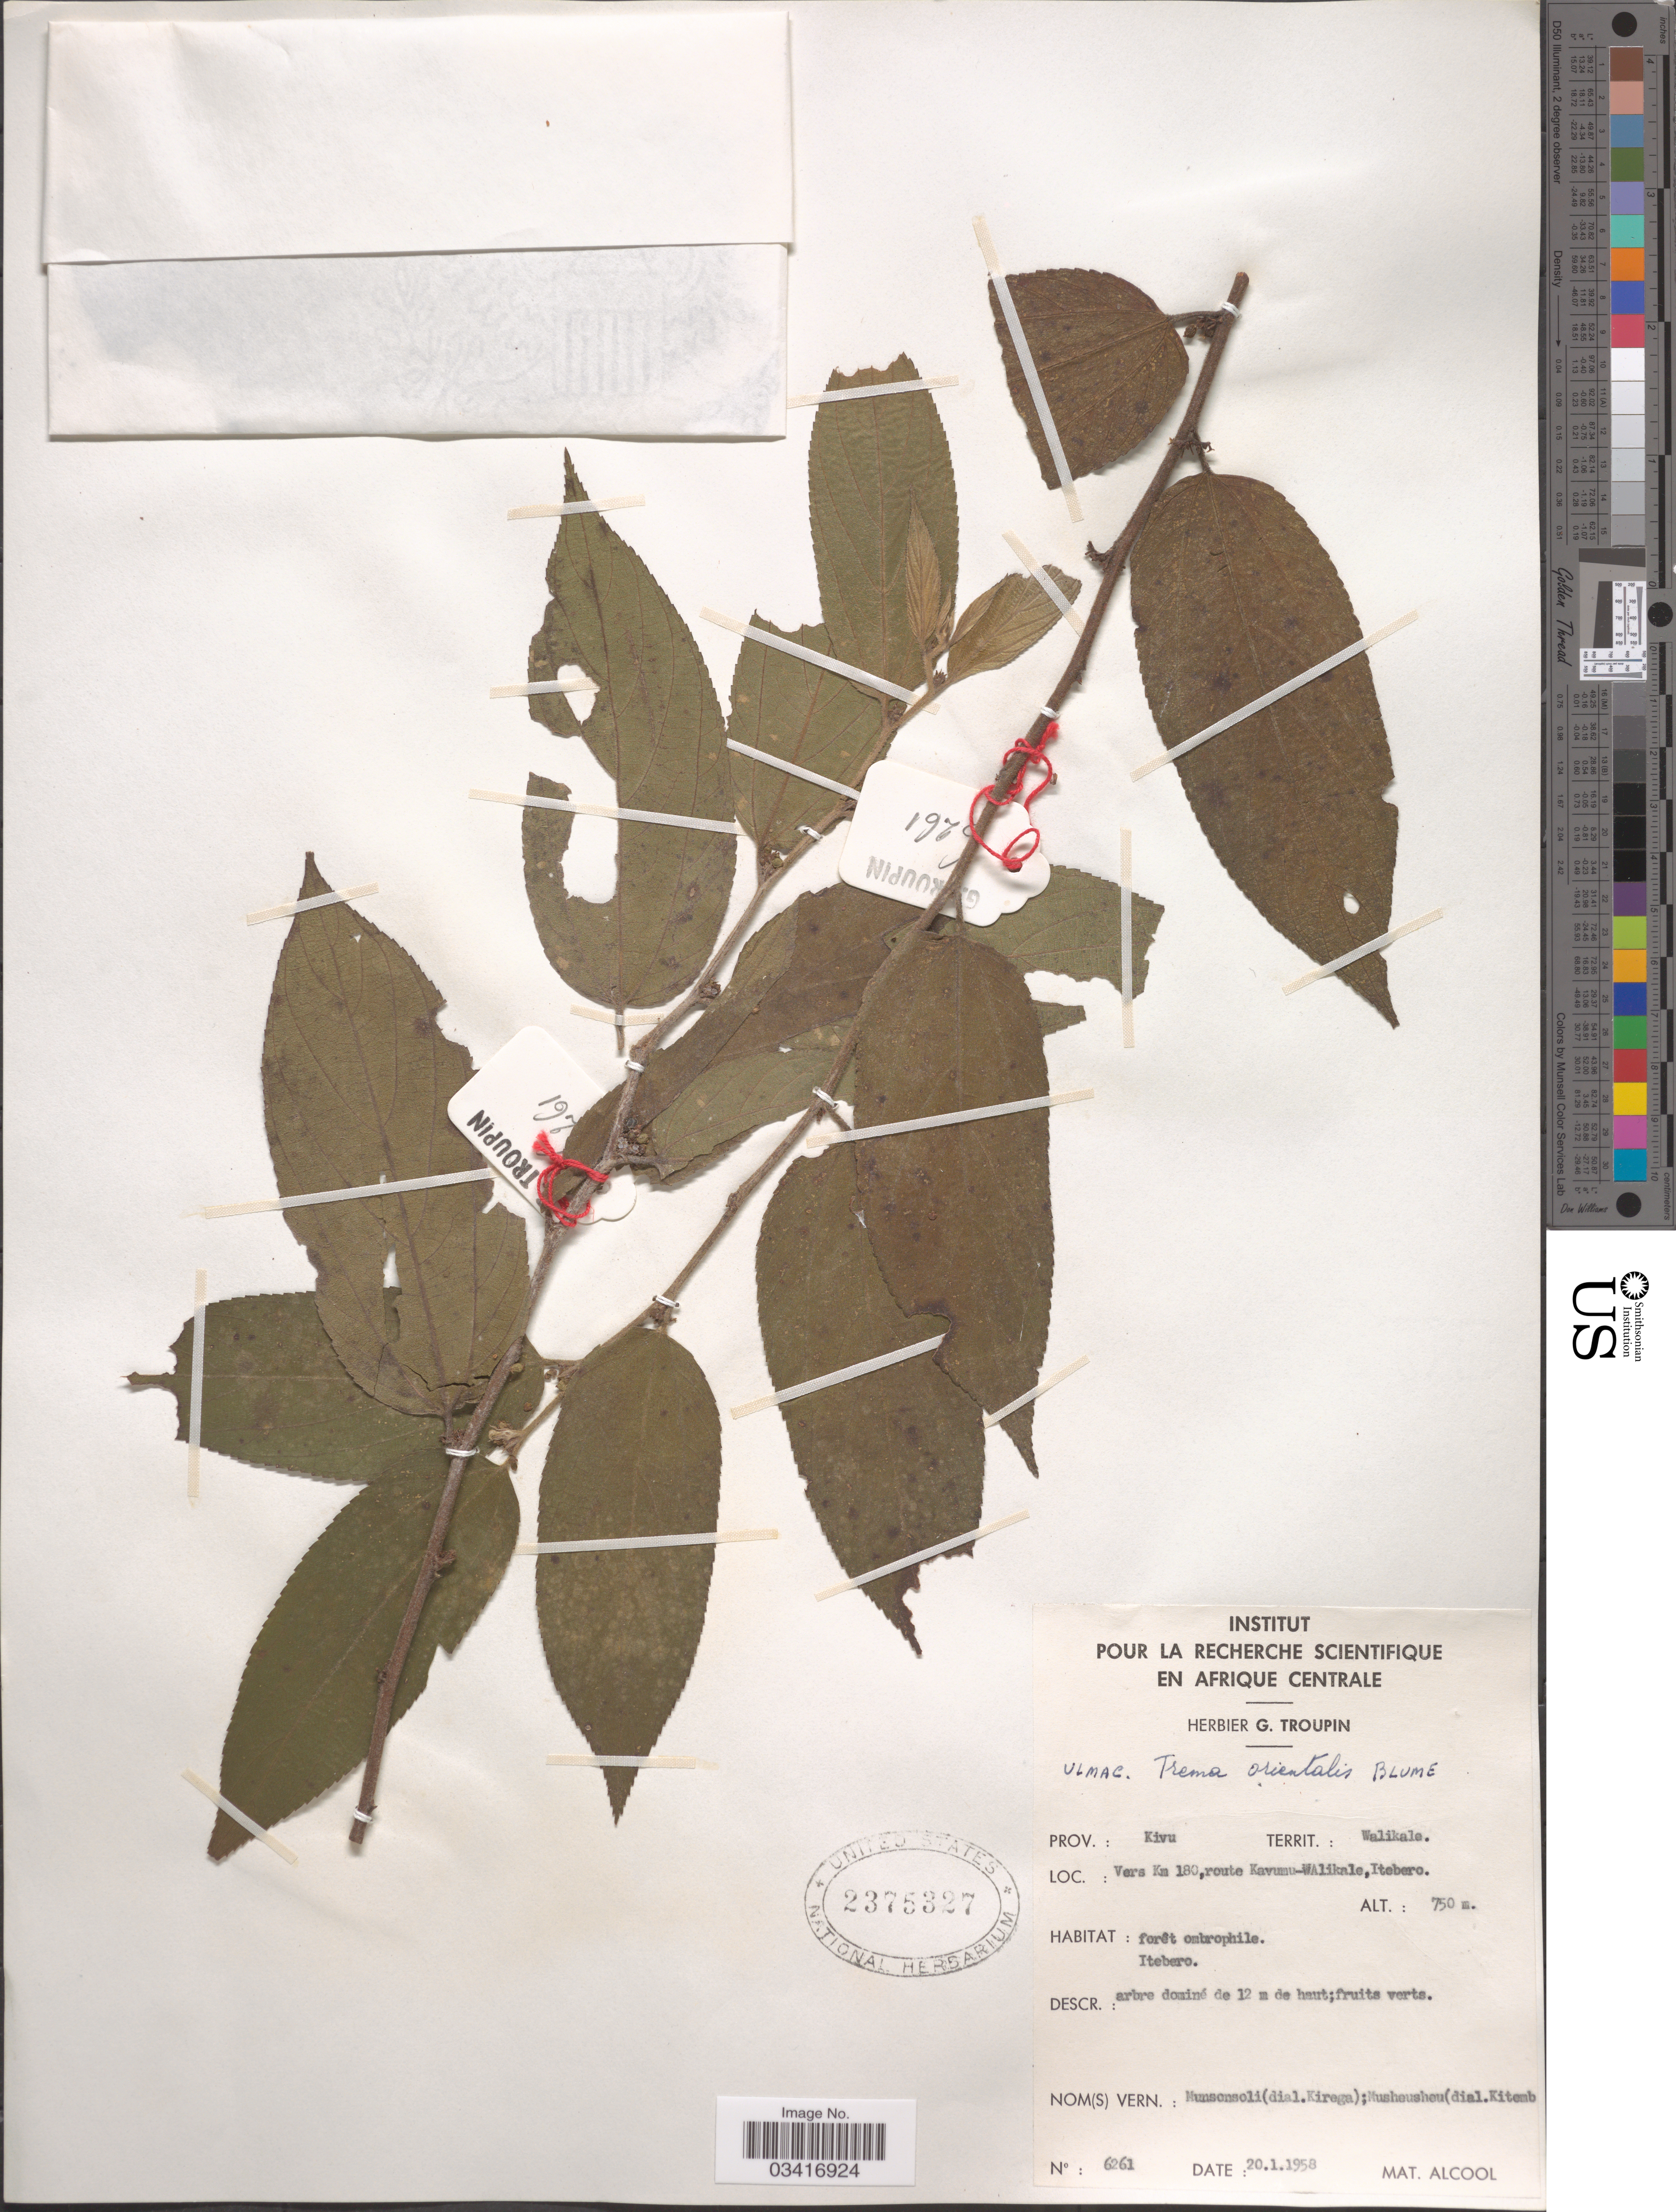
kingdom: Plantae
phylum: Tracheophyta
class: Magnoliopsida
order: Rosales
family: Cannabaceae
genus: Trema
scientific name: Trema orientale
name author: (L.) Blume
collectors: ex herb. G. Troupin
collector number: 6261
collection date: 1958-01-20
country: Congo, Democratic Republic of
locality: Prov.: Kivu. Territ.: Walikale. Vers Km 180, route Kavumu-Walikale, Itebero.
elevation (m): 750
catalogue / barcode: US 2375327